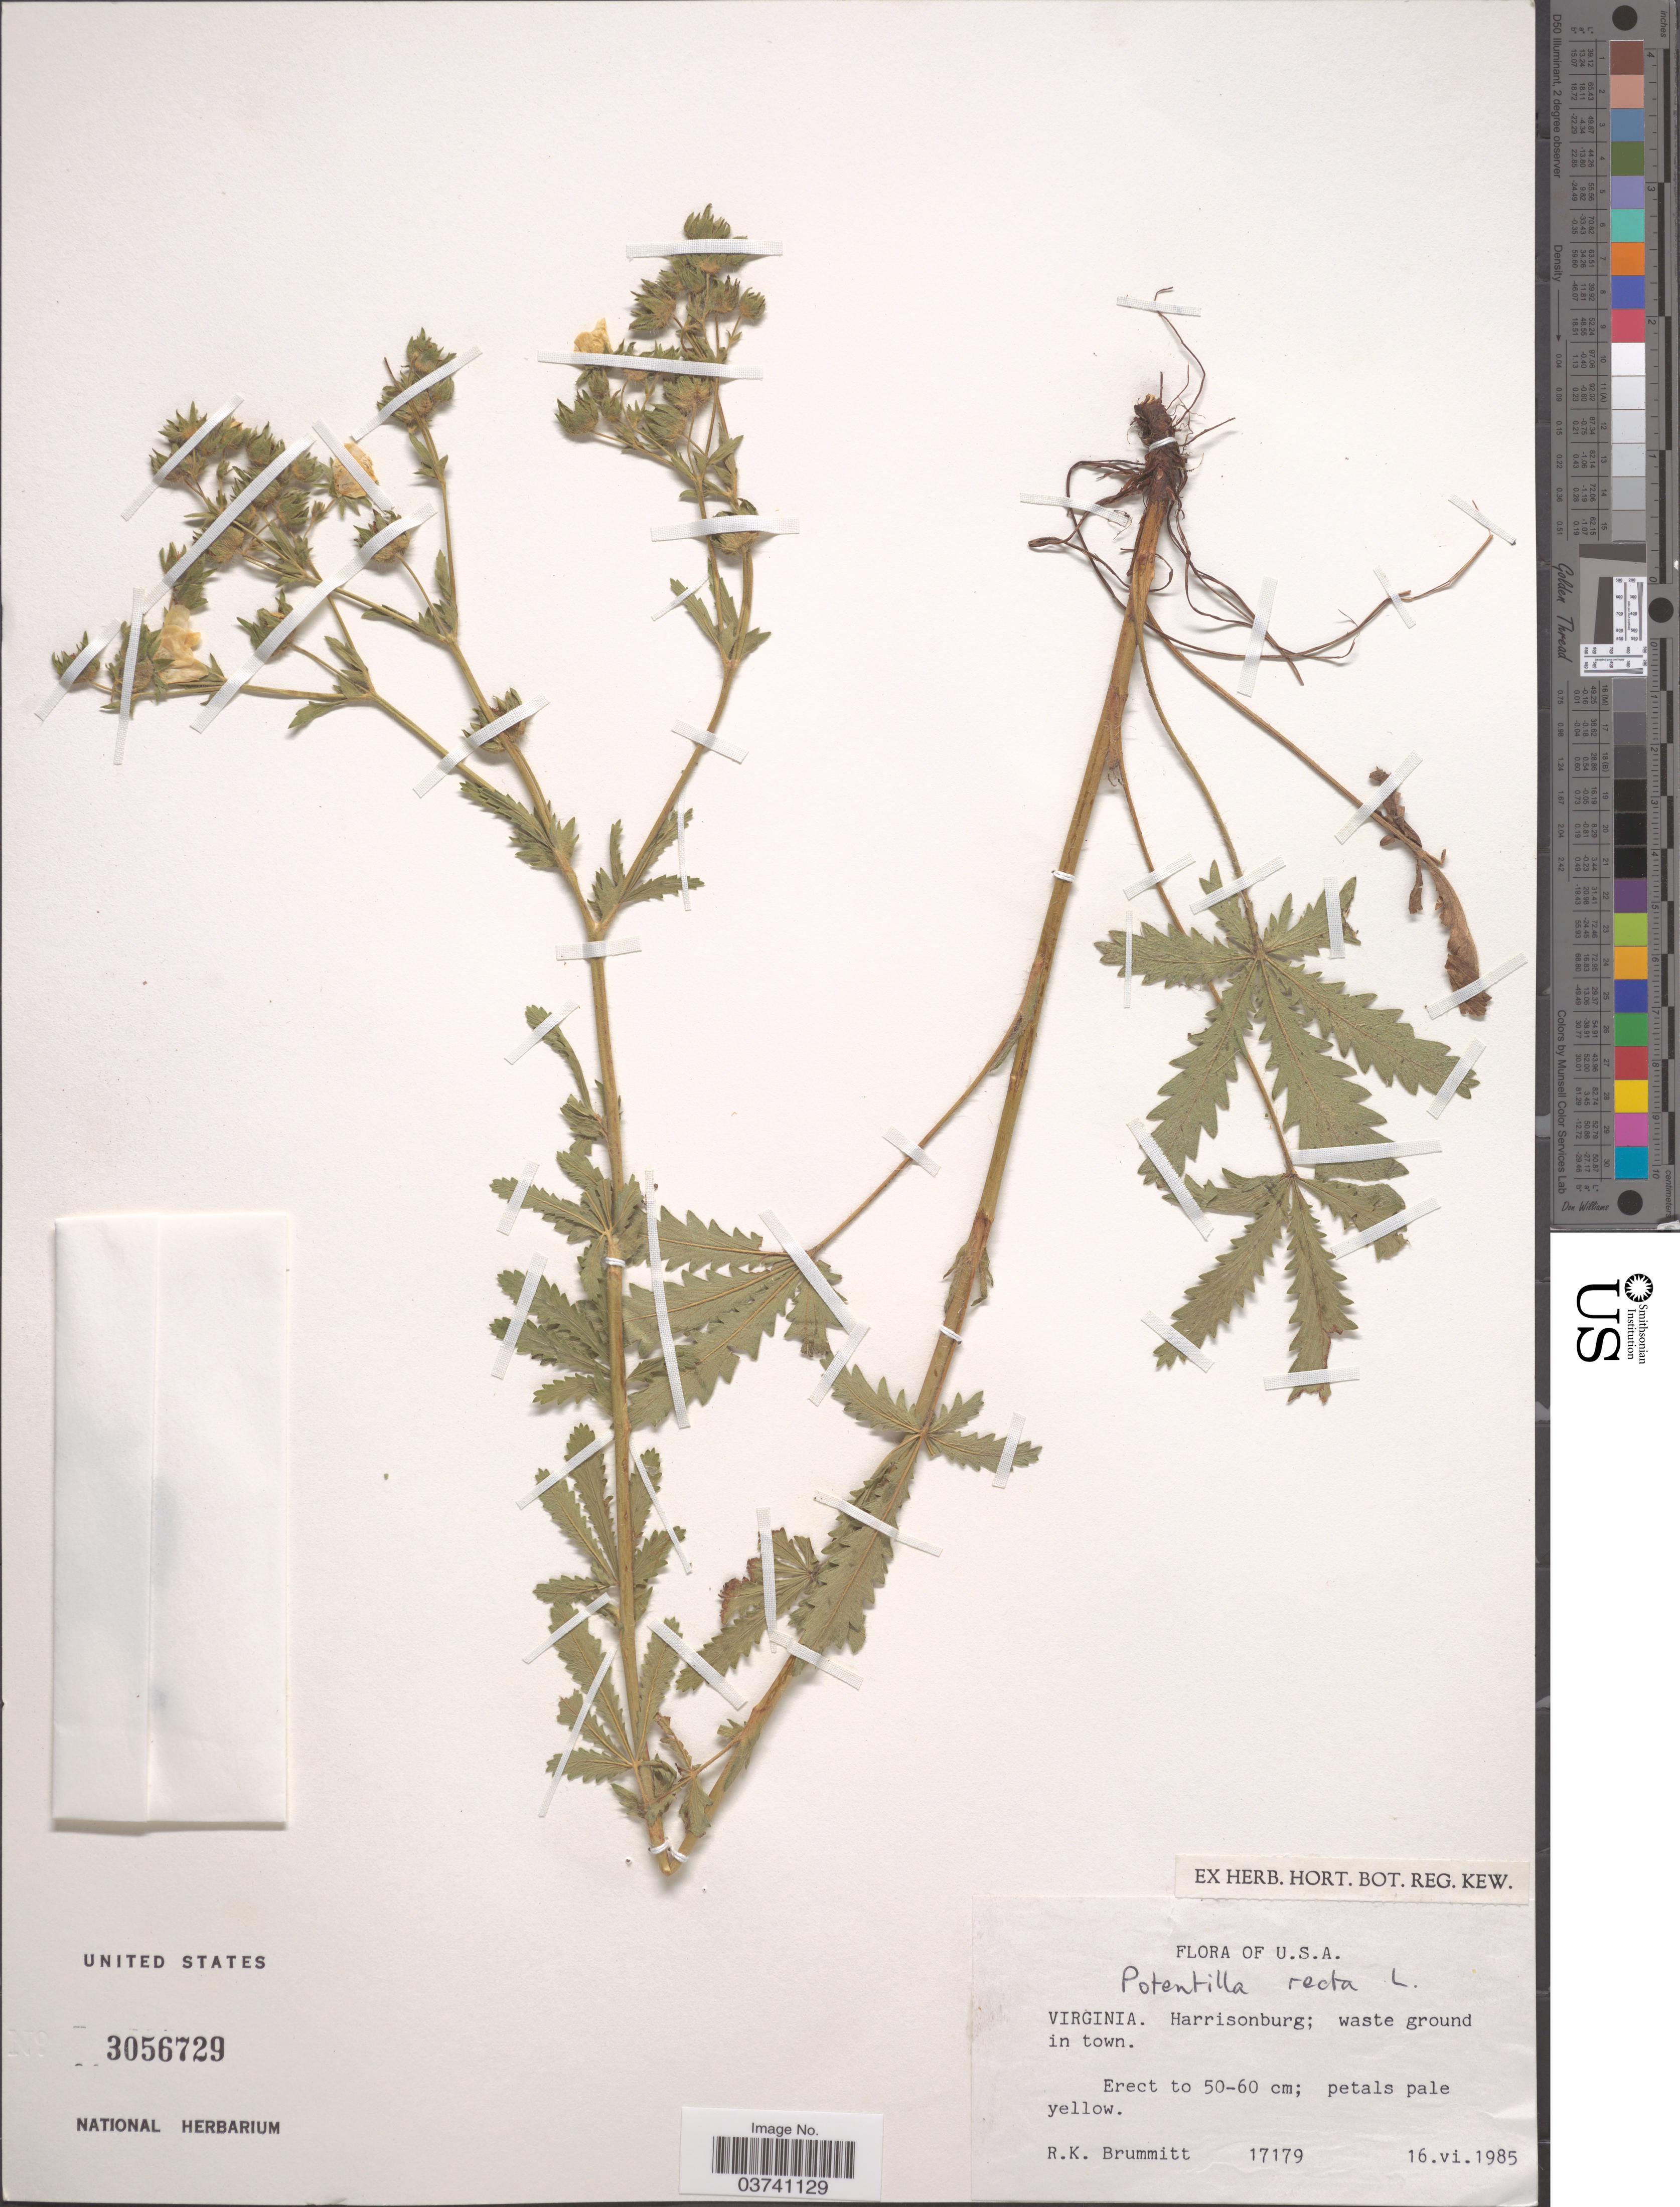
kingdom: Plantae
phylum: Tracheophyta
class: Magnoliopsida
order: Rosales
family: Rosaceae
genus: Potentilla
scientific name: Potentilla recta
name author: L.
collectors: R. K. Brummitt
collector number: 17179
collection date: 1985-06-16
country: United States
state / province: Virginia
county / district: Rockingham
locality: Harrisonburg; waste ground in town.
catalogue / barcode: US 3056729